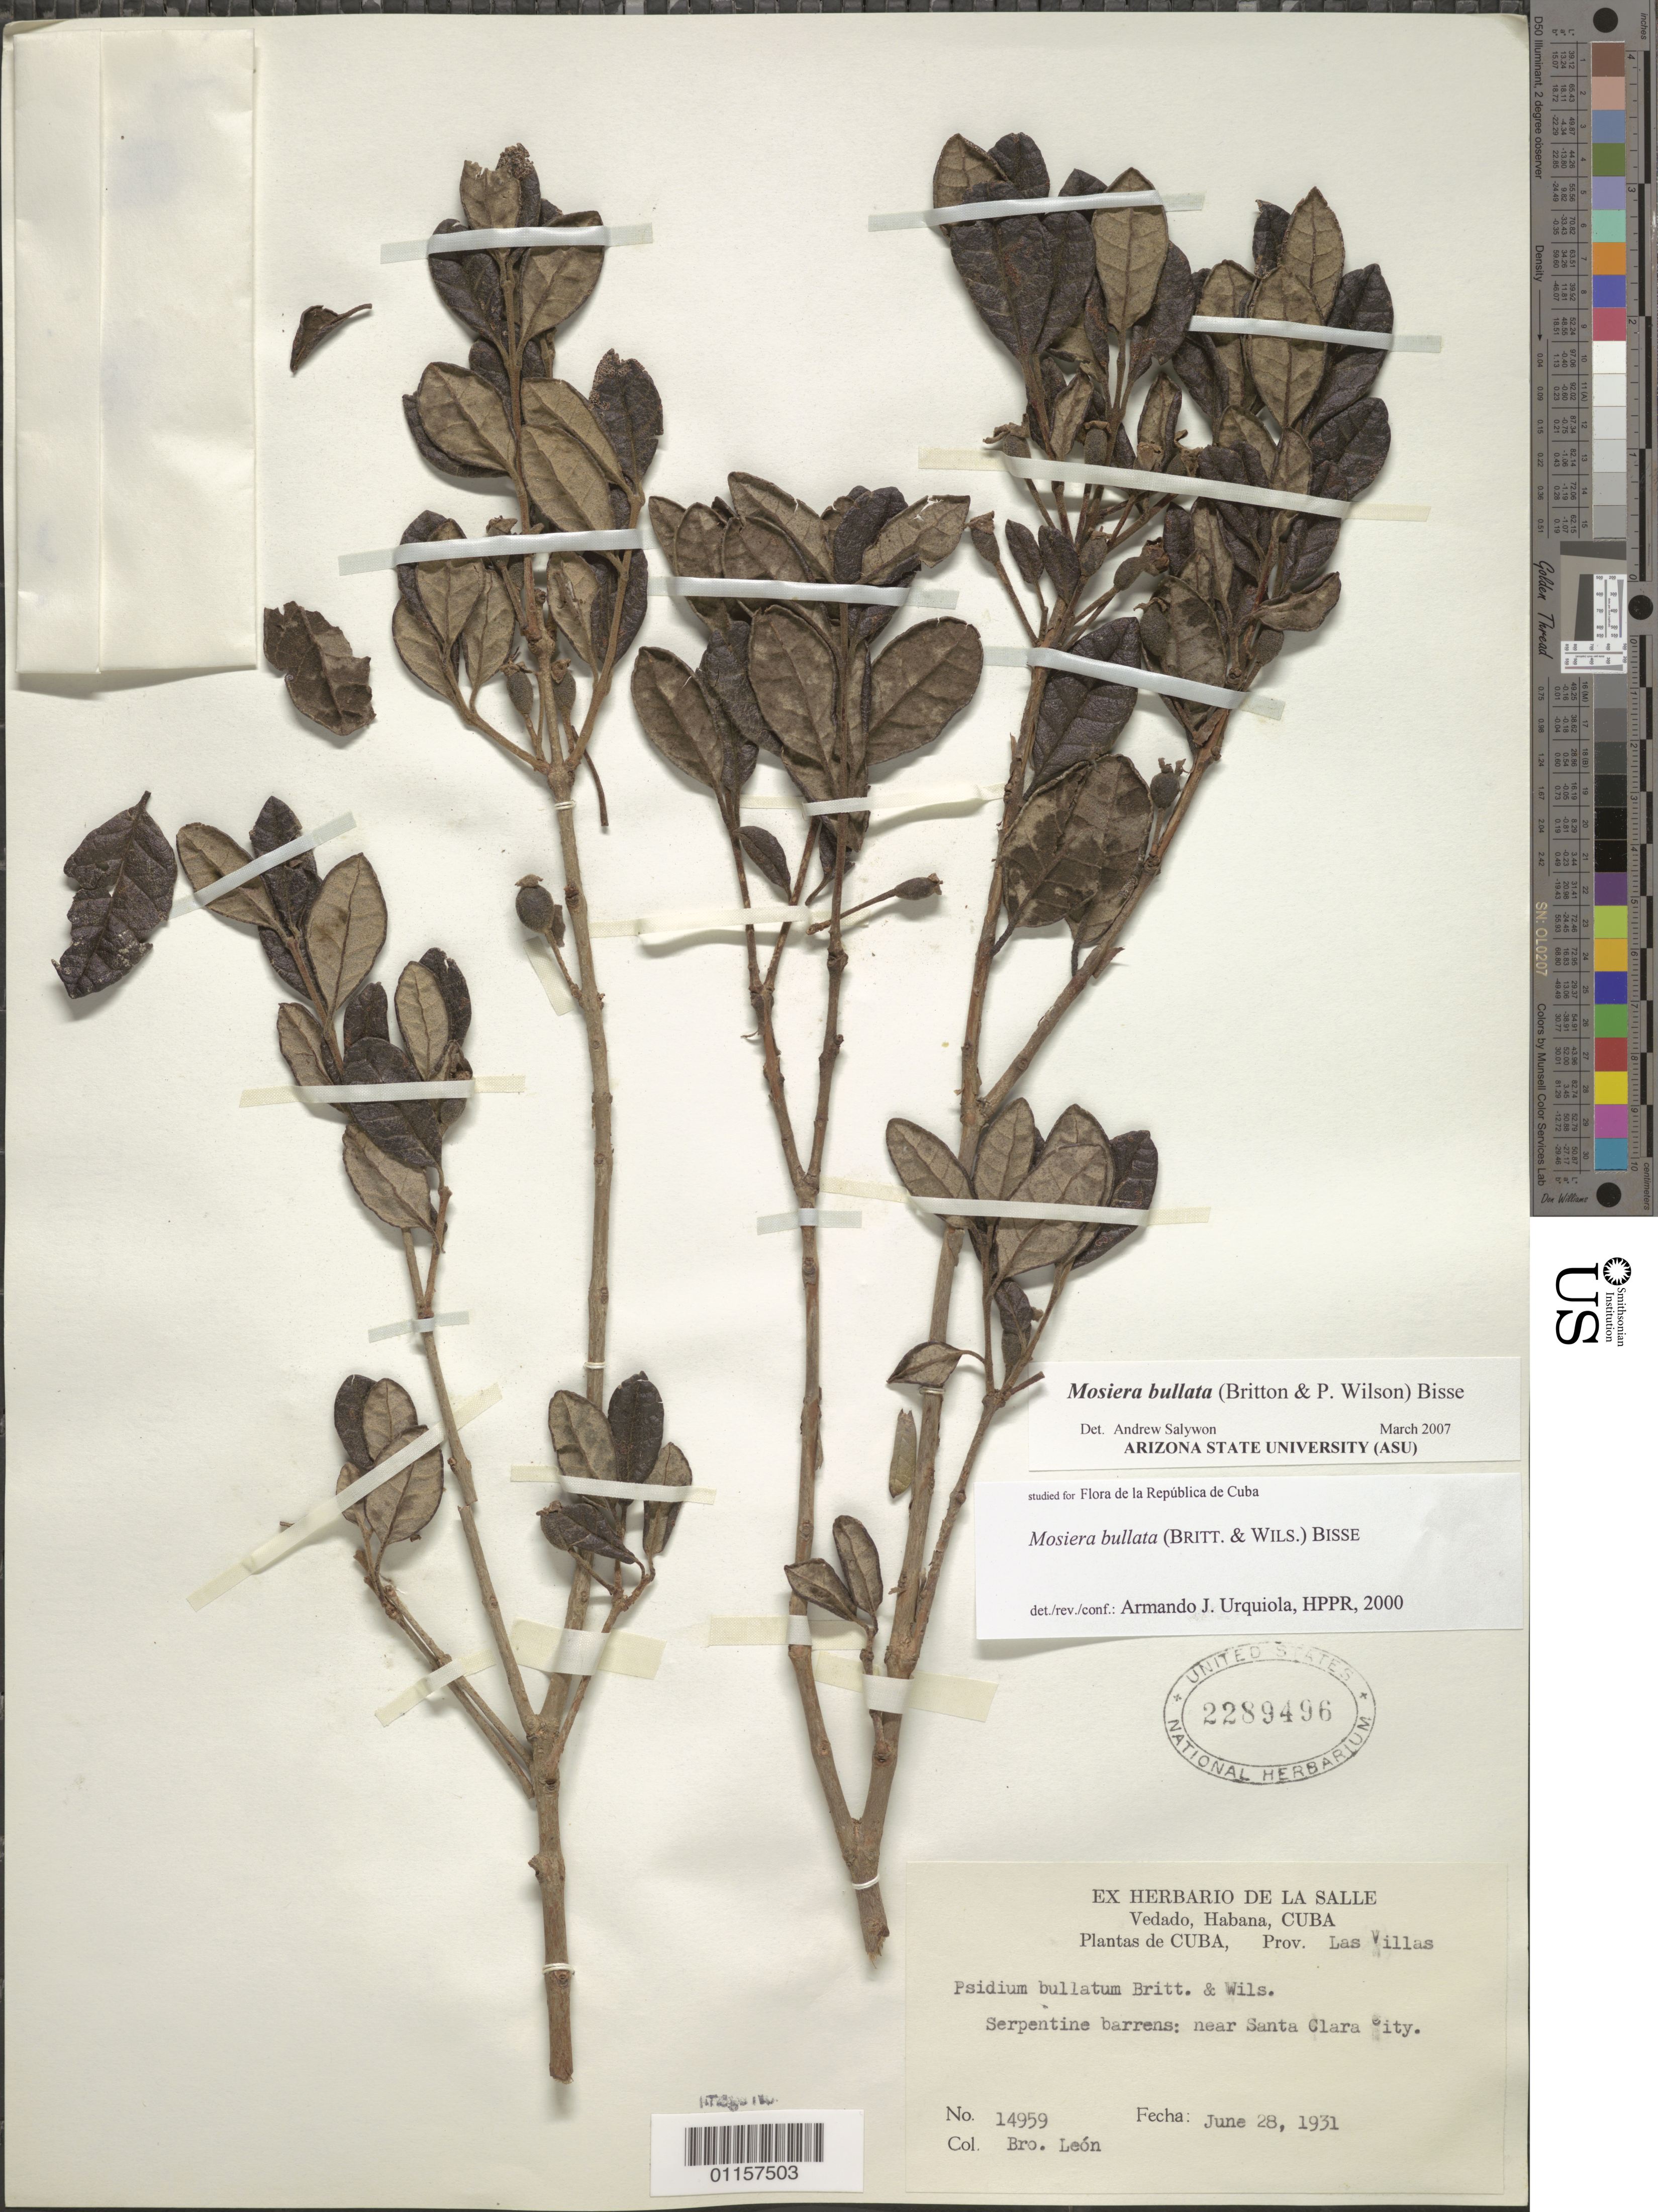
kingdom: Plantae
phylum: Tracheophyta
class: Magnoliopsida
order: Myrtales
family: Myrtaceae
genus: Mosiera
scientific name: Mosiera bullata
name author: (Britton & P. Wilson) Bisse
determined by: Salywon, A. M., (ASU)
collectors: Bro. León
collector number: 14959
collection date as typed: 28 Jun 1931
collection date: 1931-06-28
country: Cuba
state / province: Villa Clara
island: Cuba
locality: Santa Clara Bay, vicinity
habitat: Serpentine barrens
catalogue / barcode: US 2289496